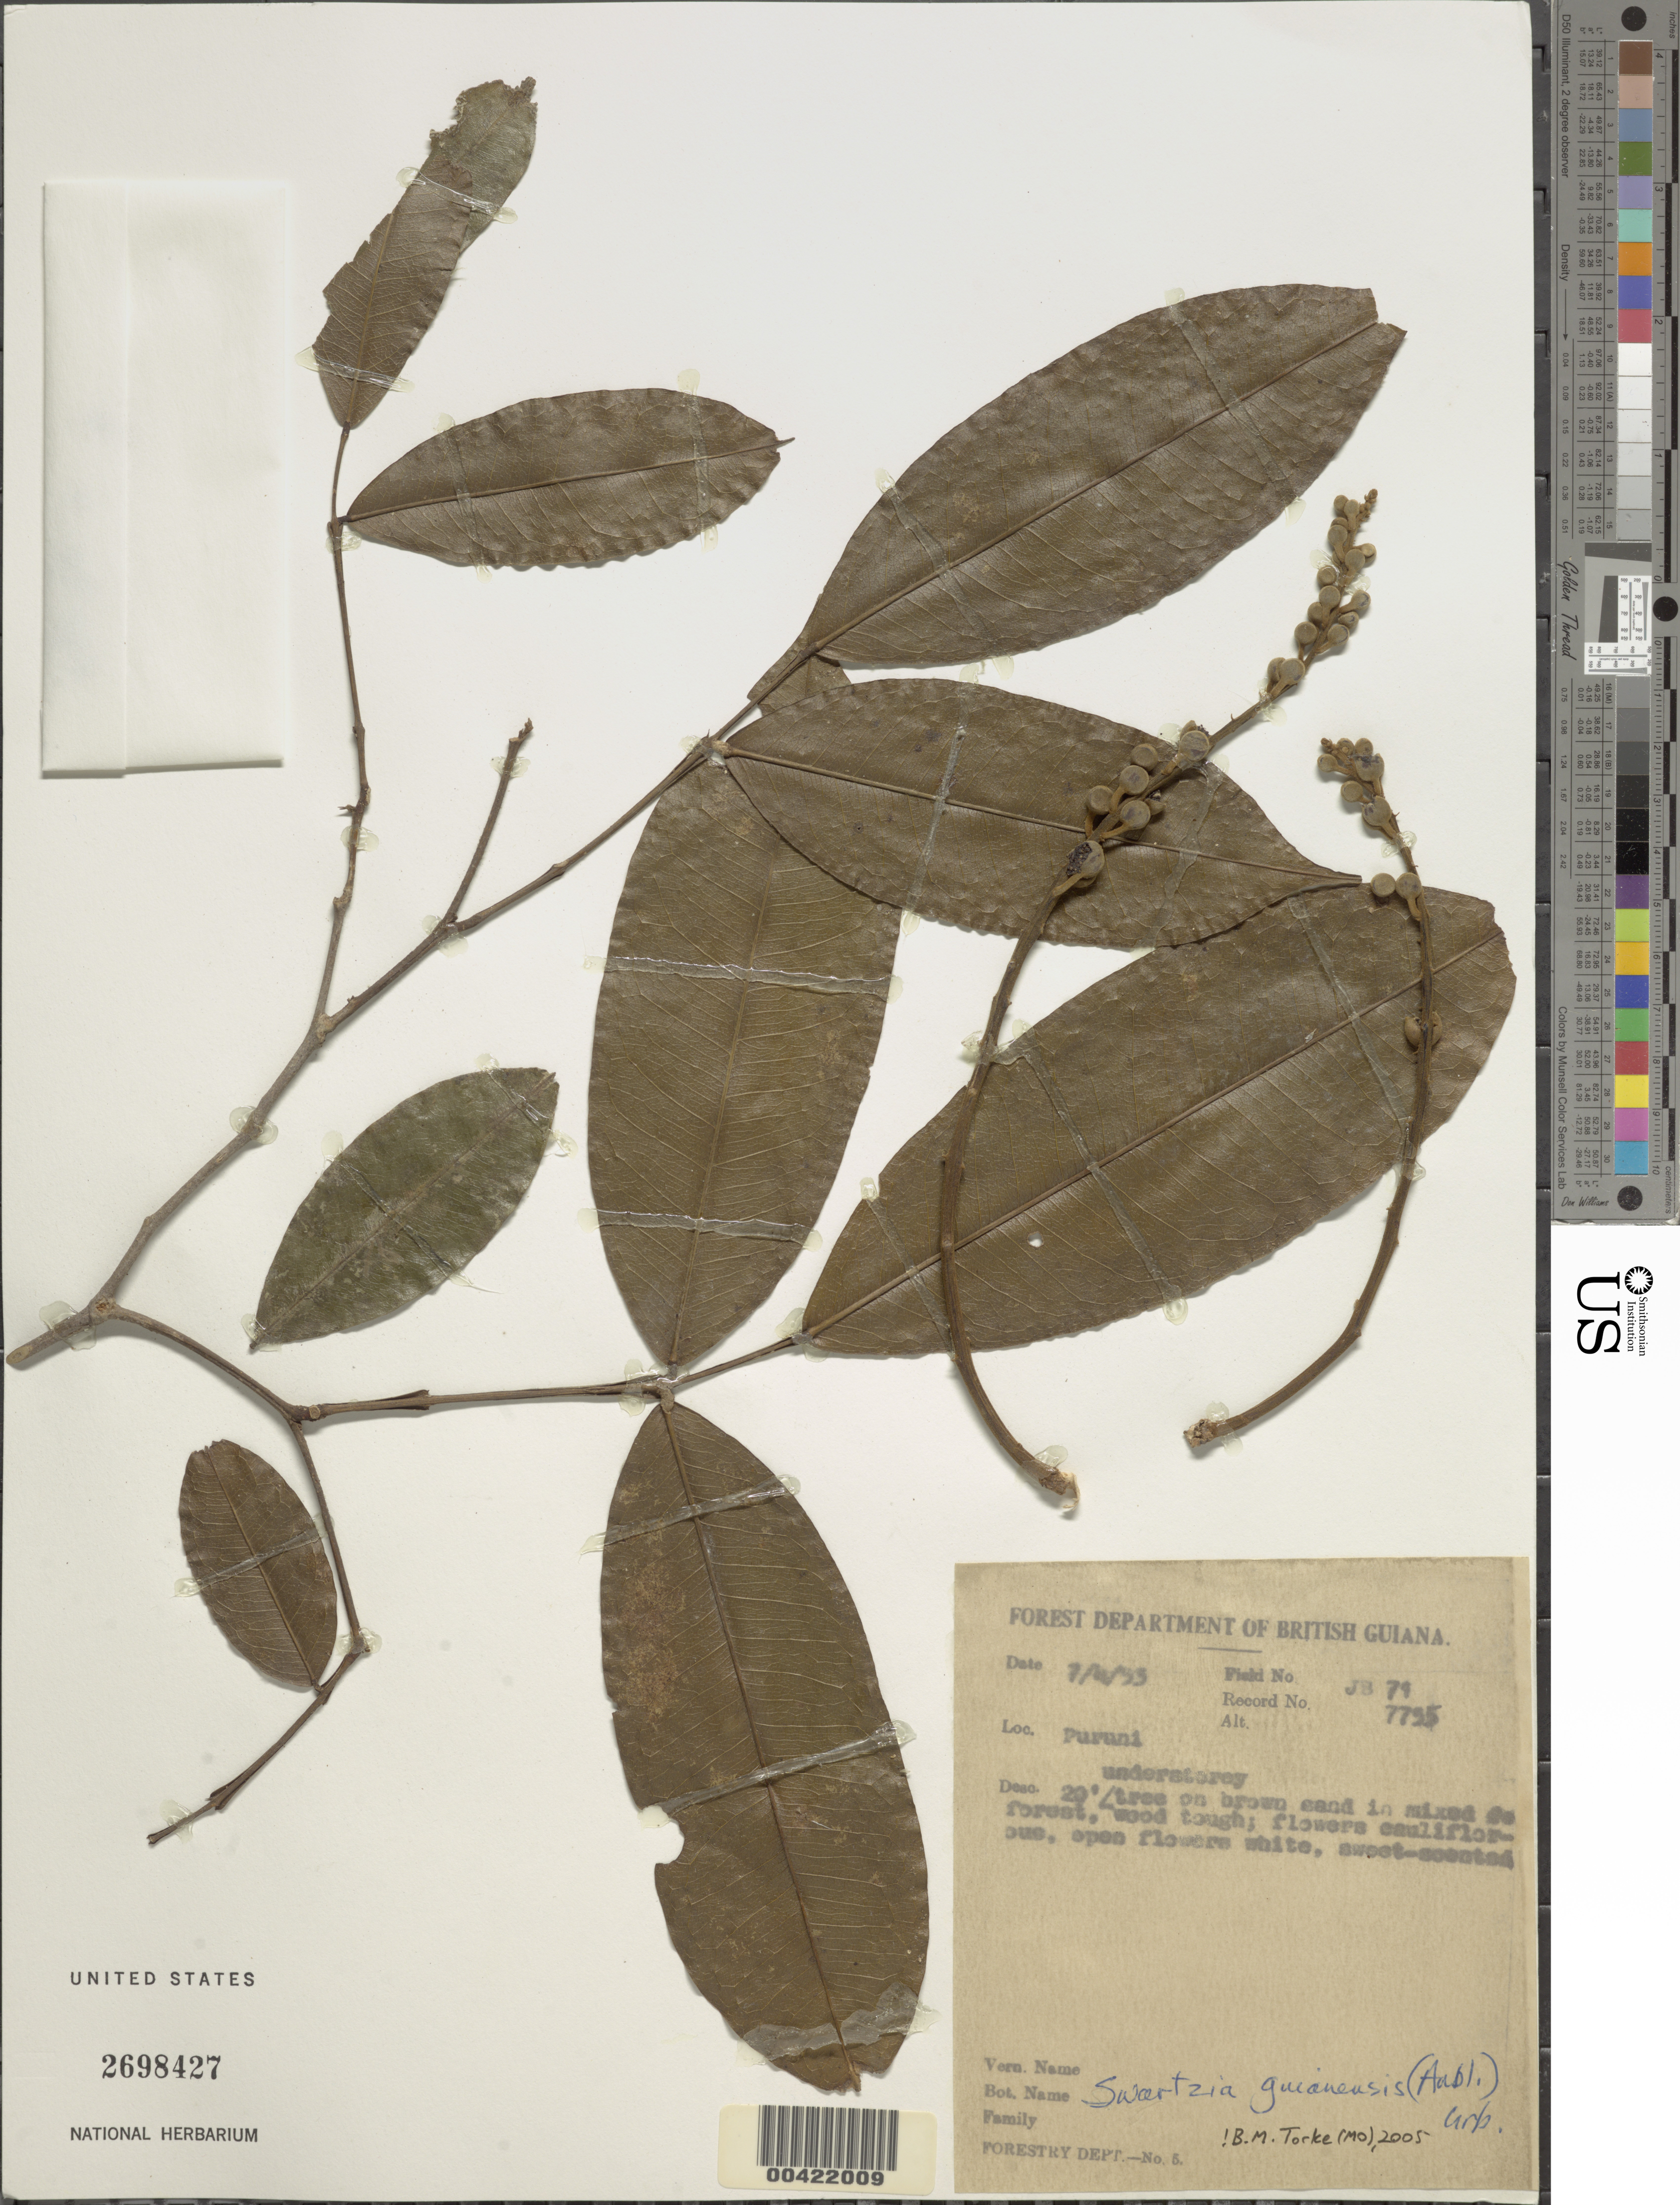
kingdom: Plantae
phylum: Tracheophyta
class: Magnoliopsida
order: Fabales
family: Fabaceae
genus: Swartzia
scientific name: Swartzia guianensis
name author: (Aubl.) Urb.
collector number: Jb 71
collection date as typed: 07 Apr 1953 or 04 Jul 1953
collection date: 1953-04-07 or 1953-07-04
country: Guyana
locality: Puruni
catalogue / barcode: US 2698427